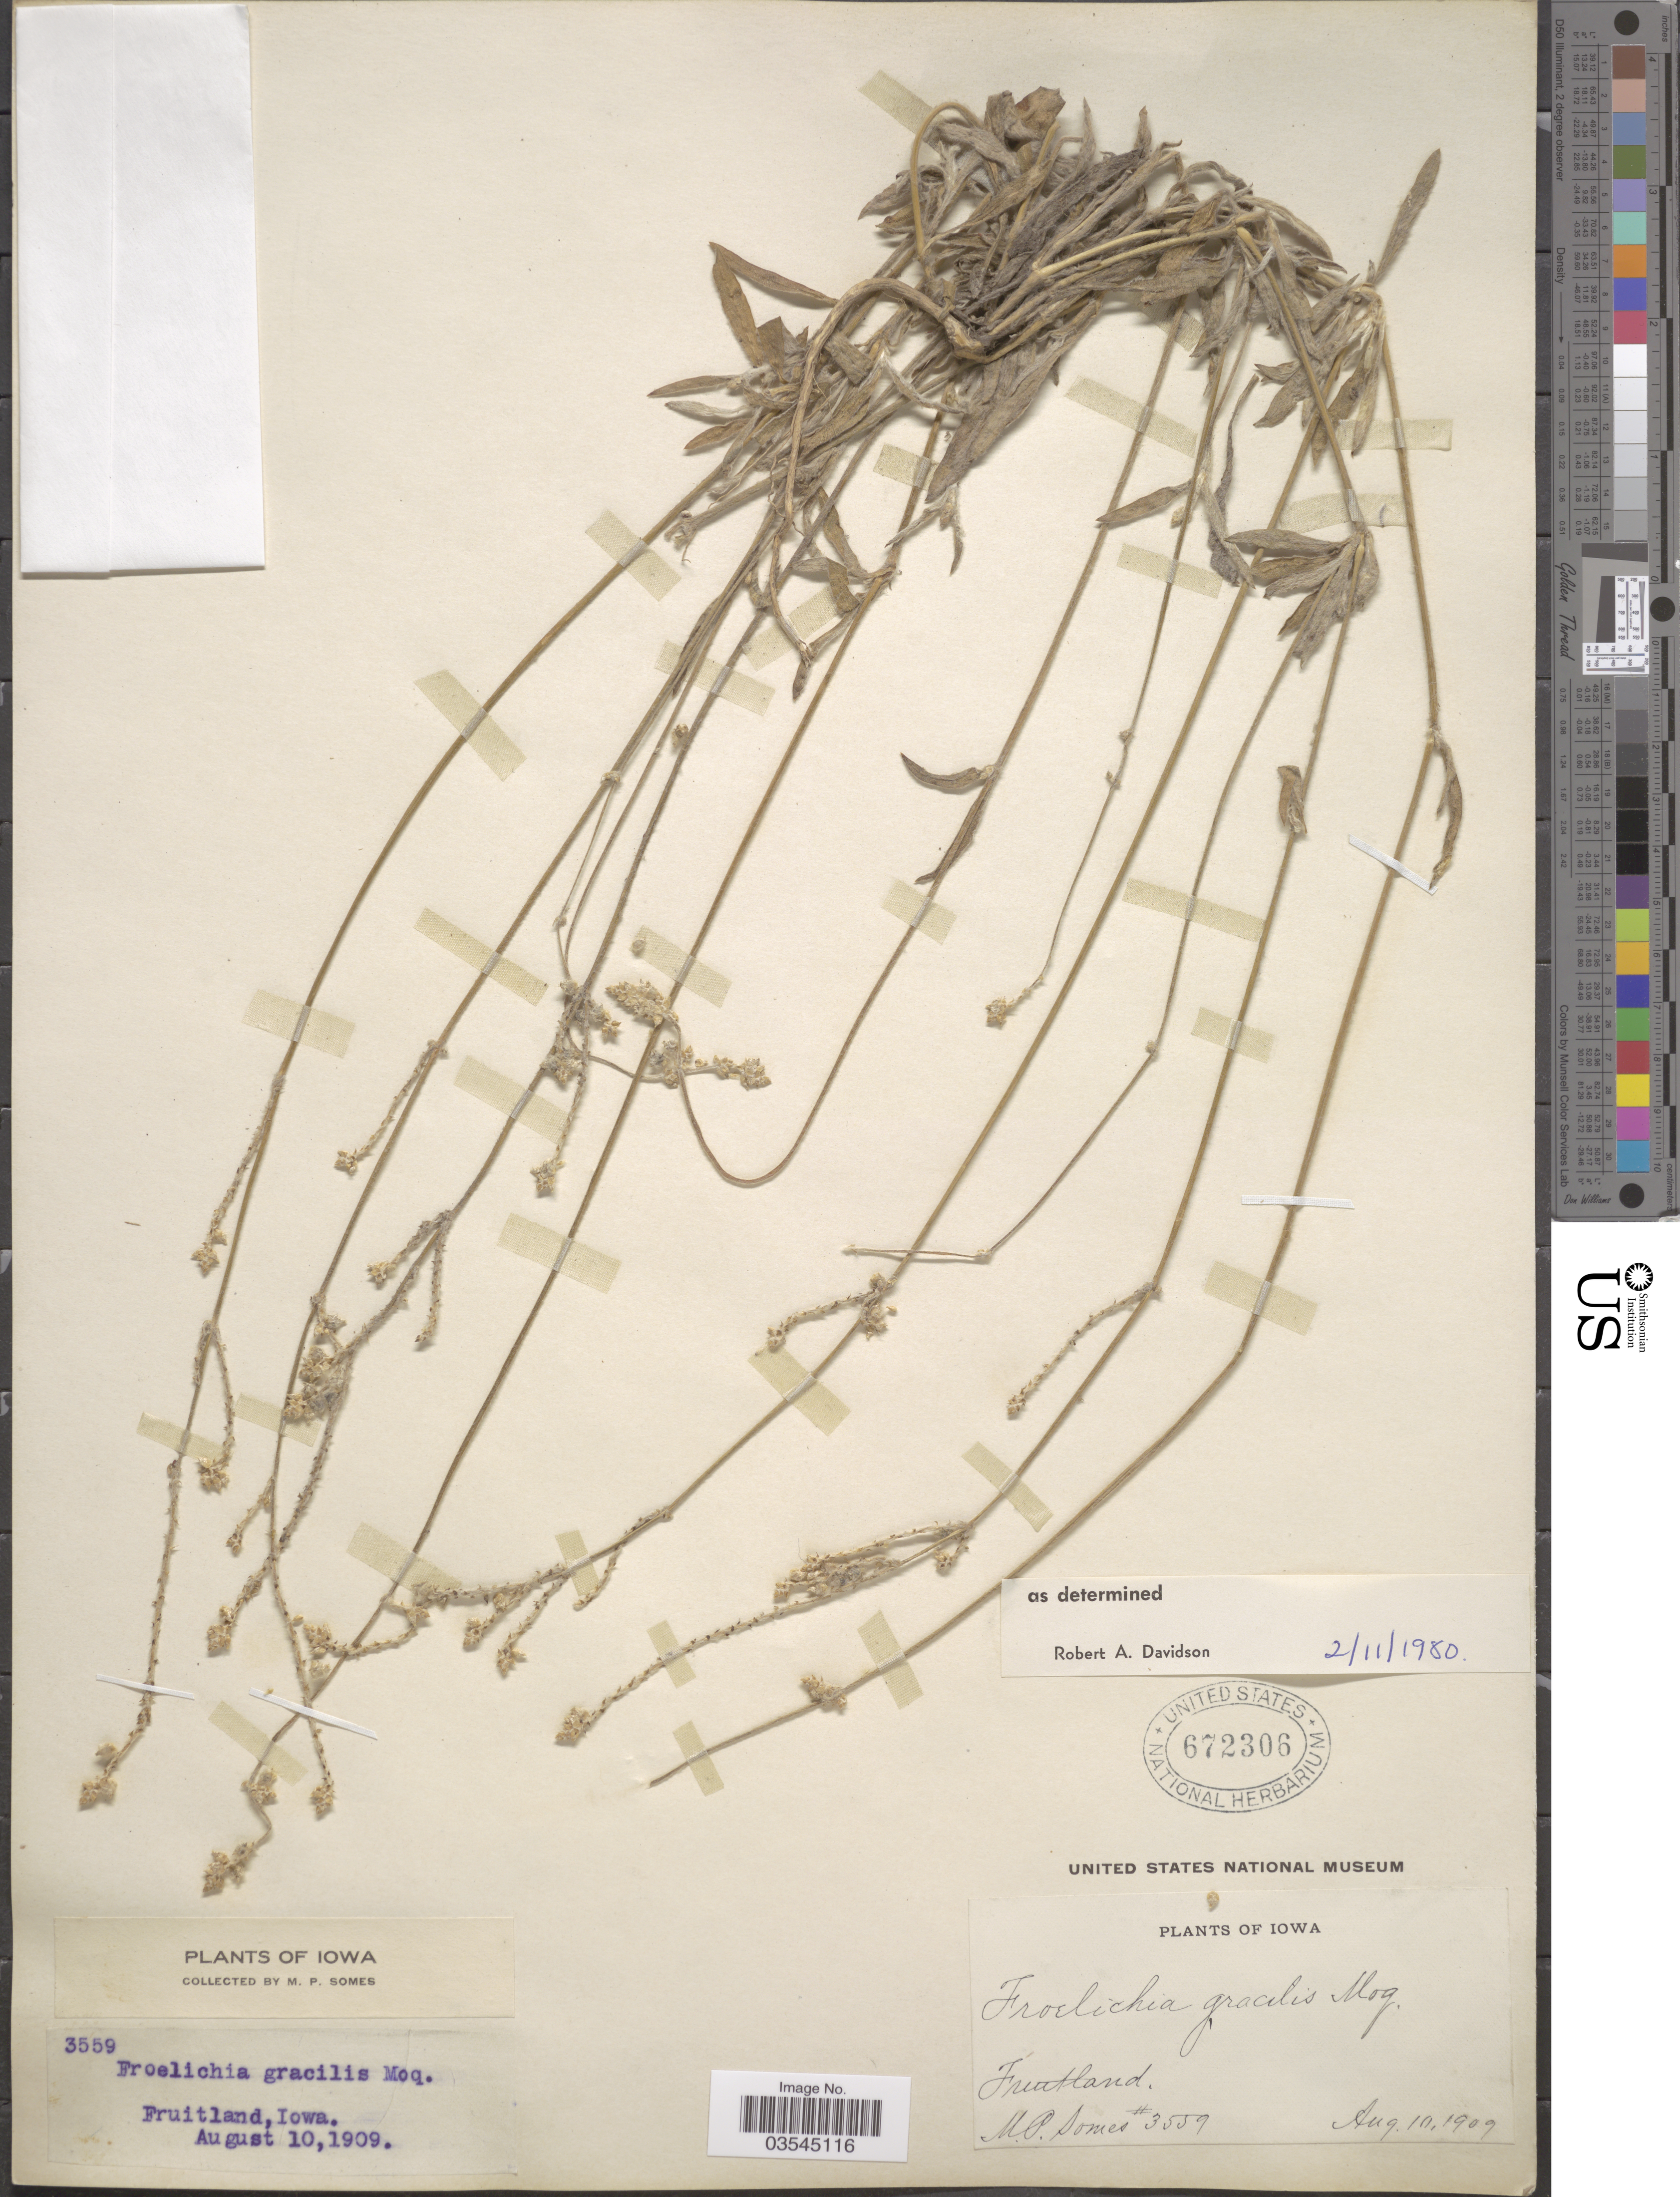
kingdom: Plantae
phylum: Tracheophyta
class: Magnoliopsida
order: Caryophyllales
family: Amaranthaceae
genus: Froelichia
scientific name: Froelichia gracilis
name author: (Hook.) Moq.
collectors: M. Somes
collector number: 3559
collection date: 1909-08-10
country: United States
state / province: Iowa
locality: Fruitland.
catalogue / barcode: US 672306